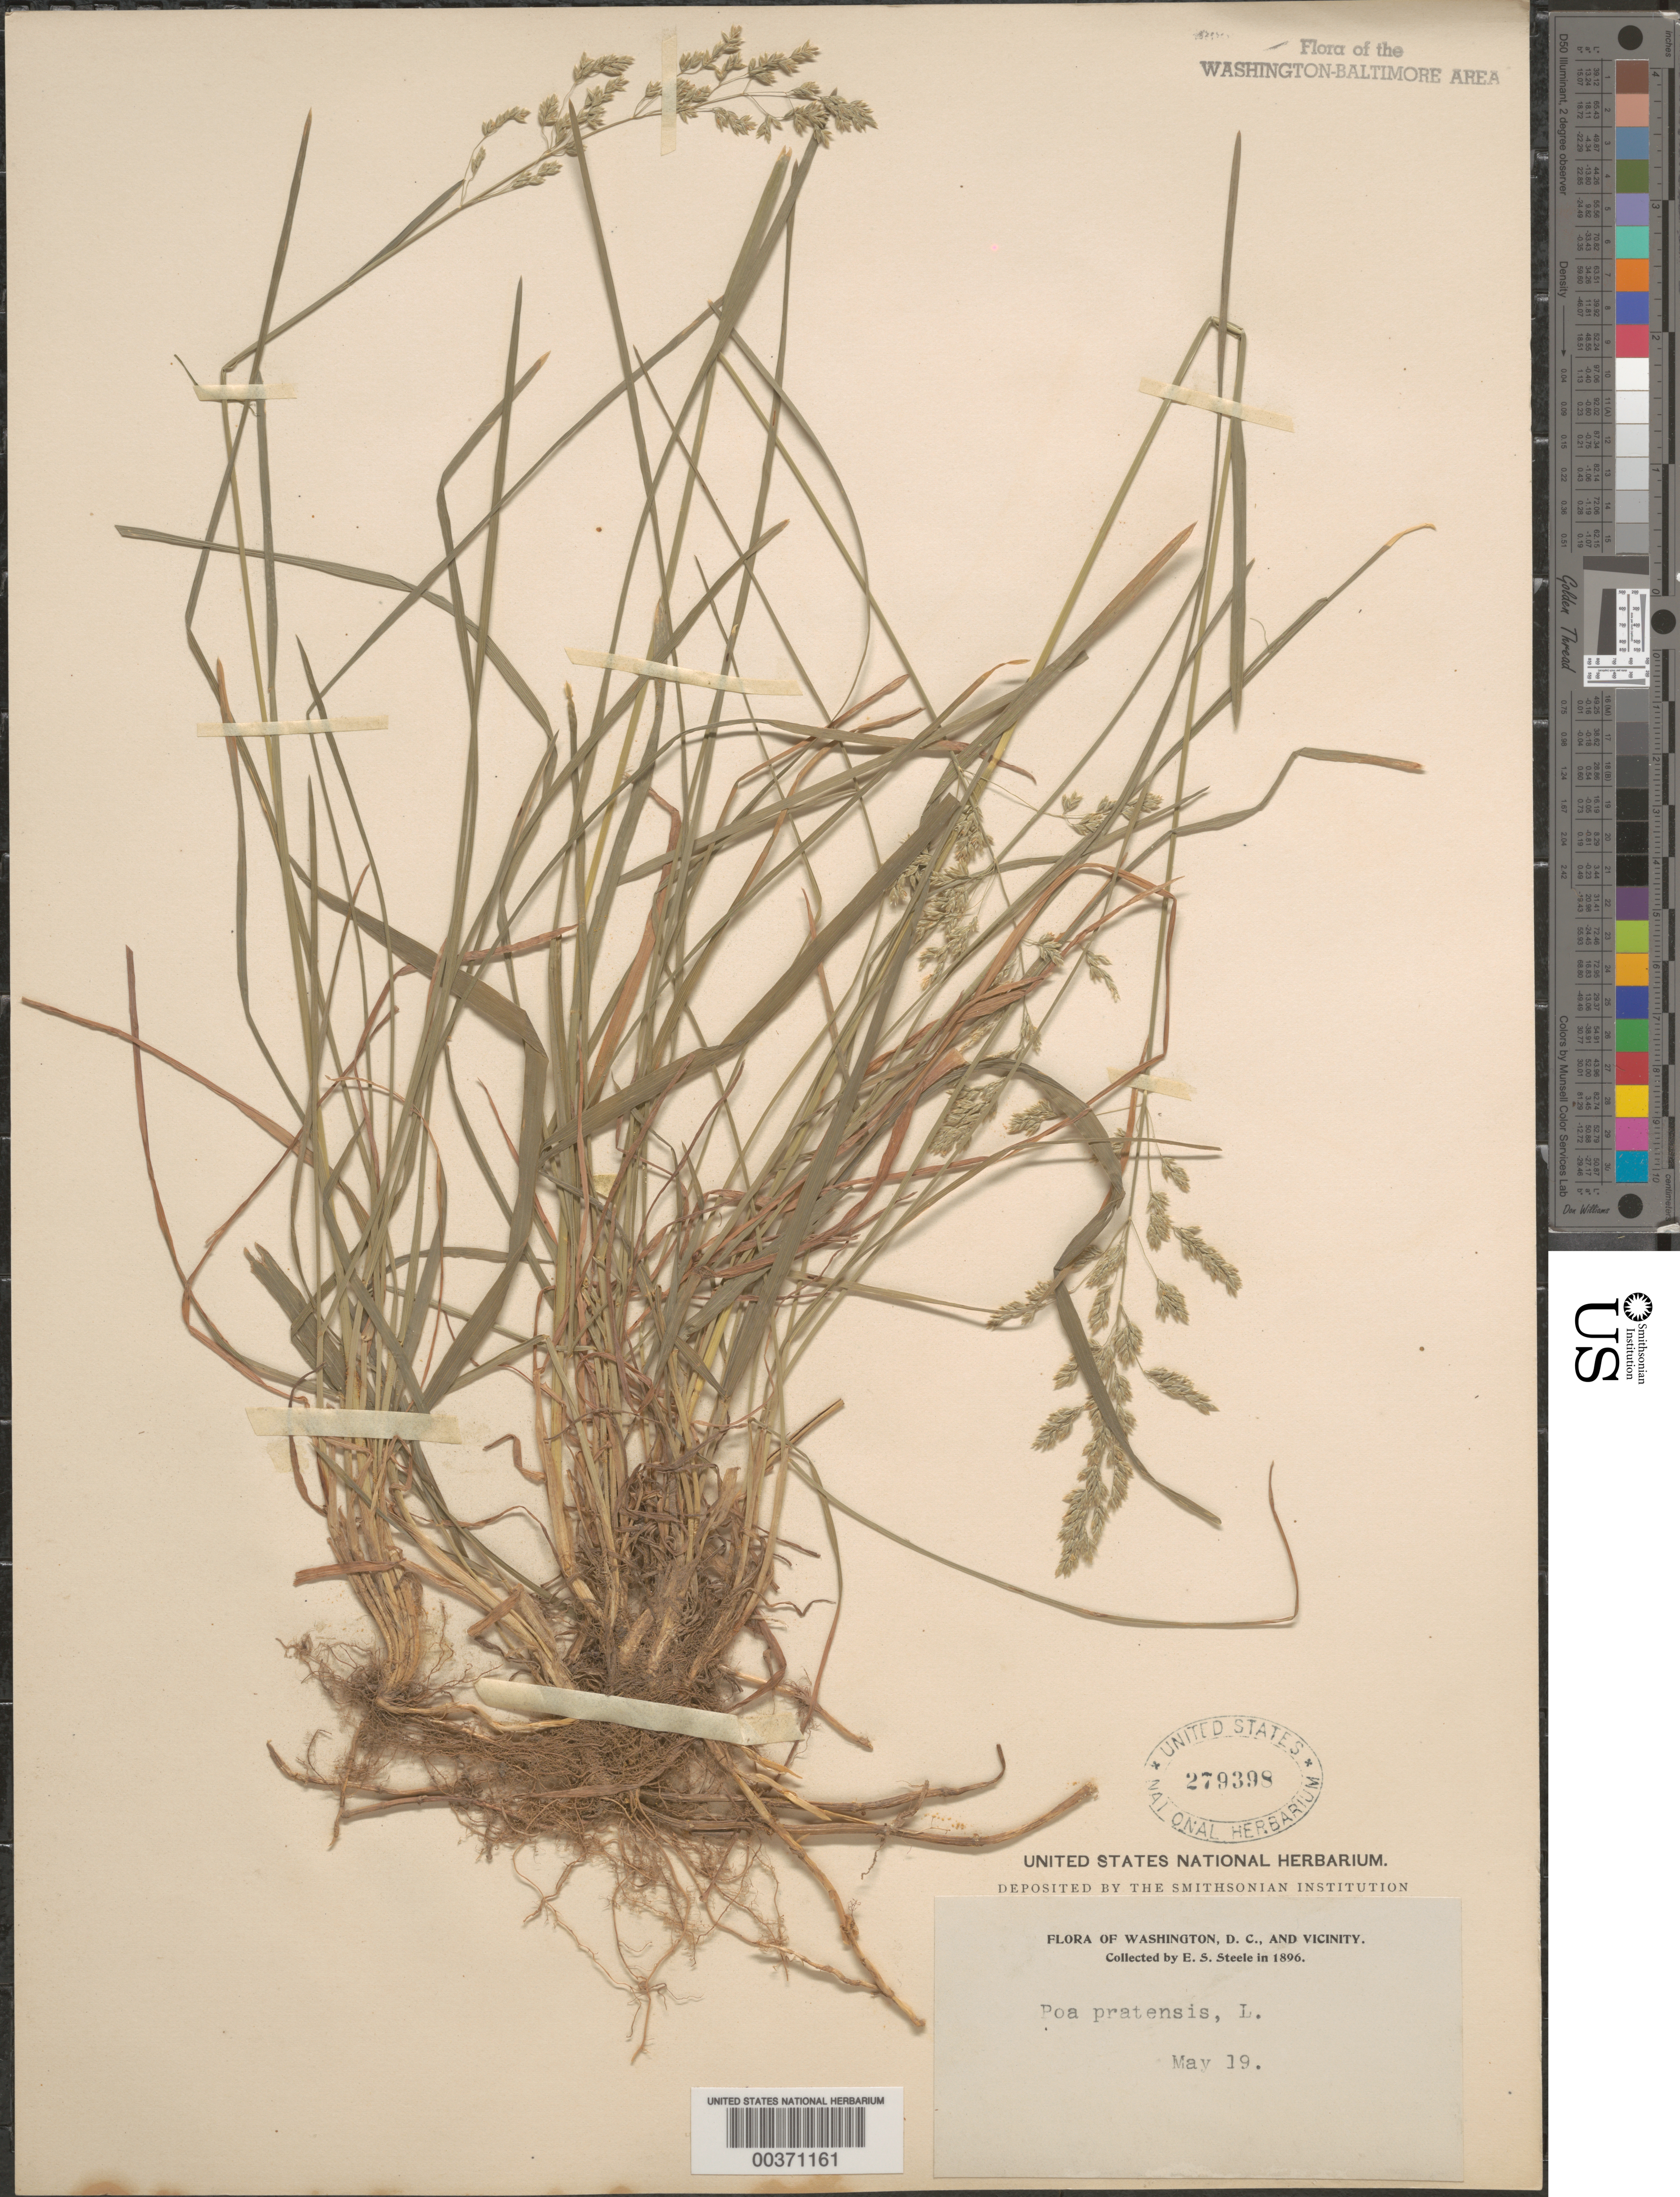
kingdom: Plantae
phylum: Tracheophyta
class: Liliopsida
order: Poales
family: Poaceae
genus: Poa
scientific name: Poa pratensis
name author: L.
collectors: E. Steele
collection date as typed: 19 May 1896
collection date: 1896-05-19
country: United States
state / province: District of Columbia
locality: Washington DC area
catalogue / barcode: US 279398